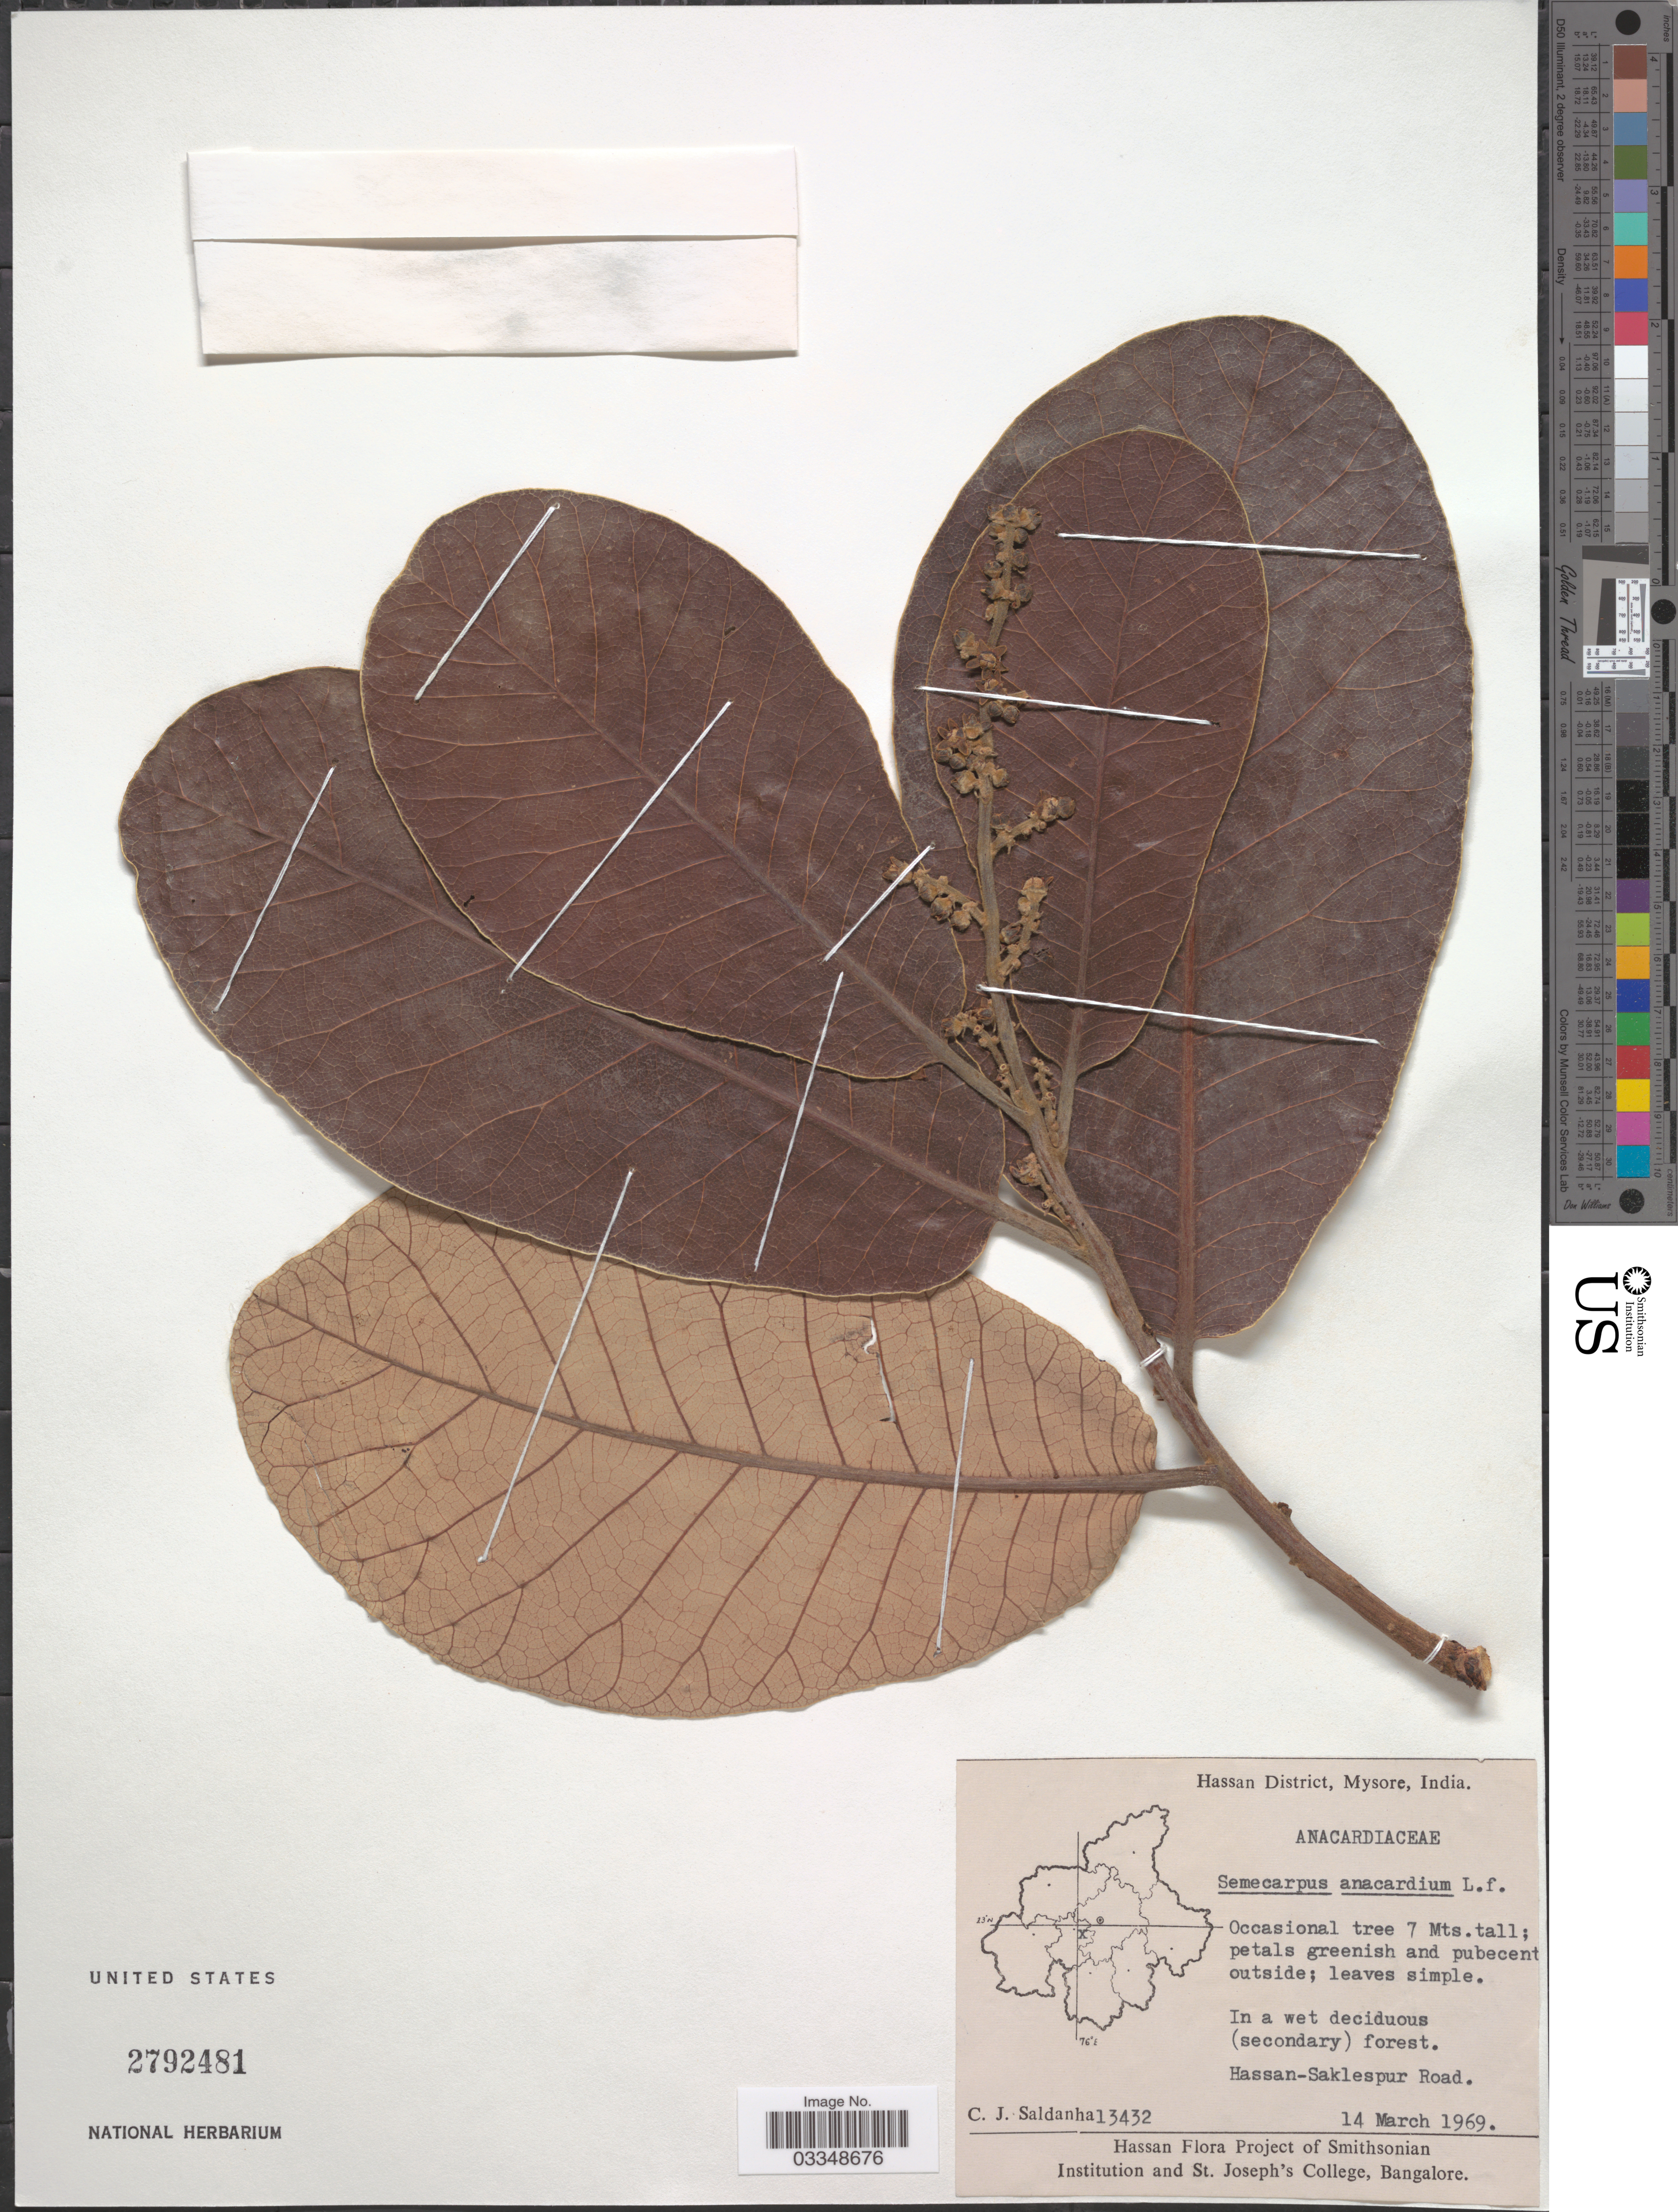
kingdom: Plantae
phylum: Tracheophyta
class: Magnoliopsida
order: Sapindales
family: Anacardiaceae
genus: Semecarpus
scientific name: Semecarpus anacardium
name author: L. f.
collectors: C. J. Saldanha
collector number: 13432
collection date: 1969-03-14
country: India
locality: Hassan District, Mysore. Hassan-Saklespur Road.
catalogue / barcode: US 2792481